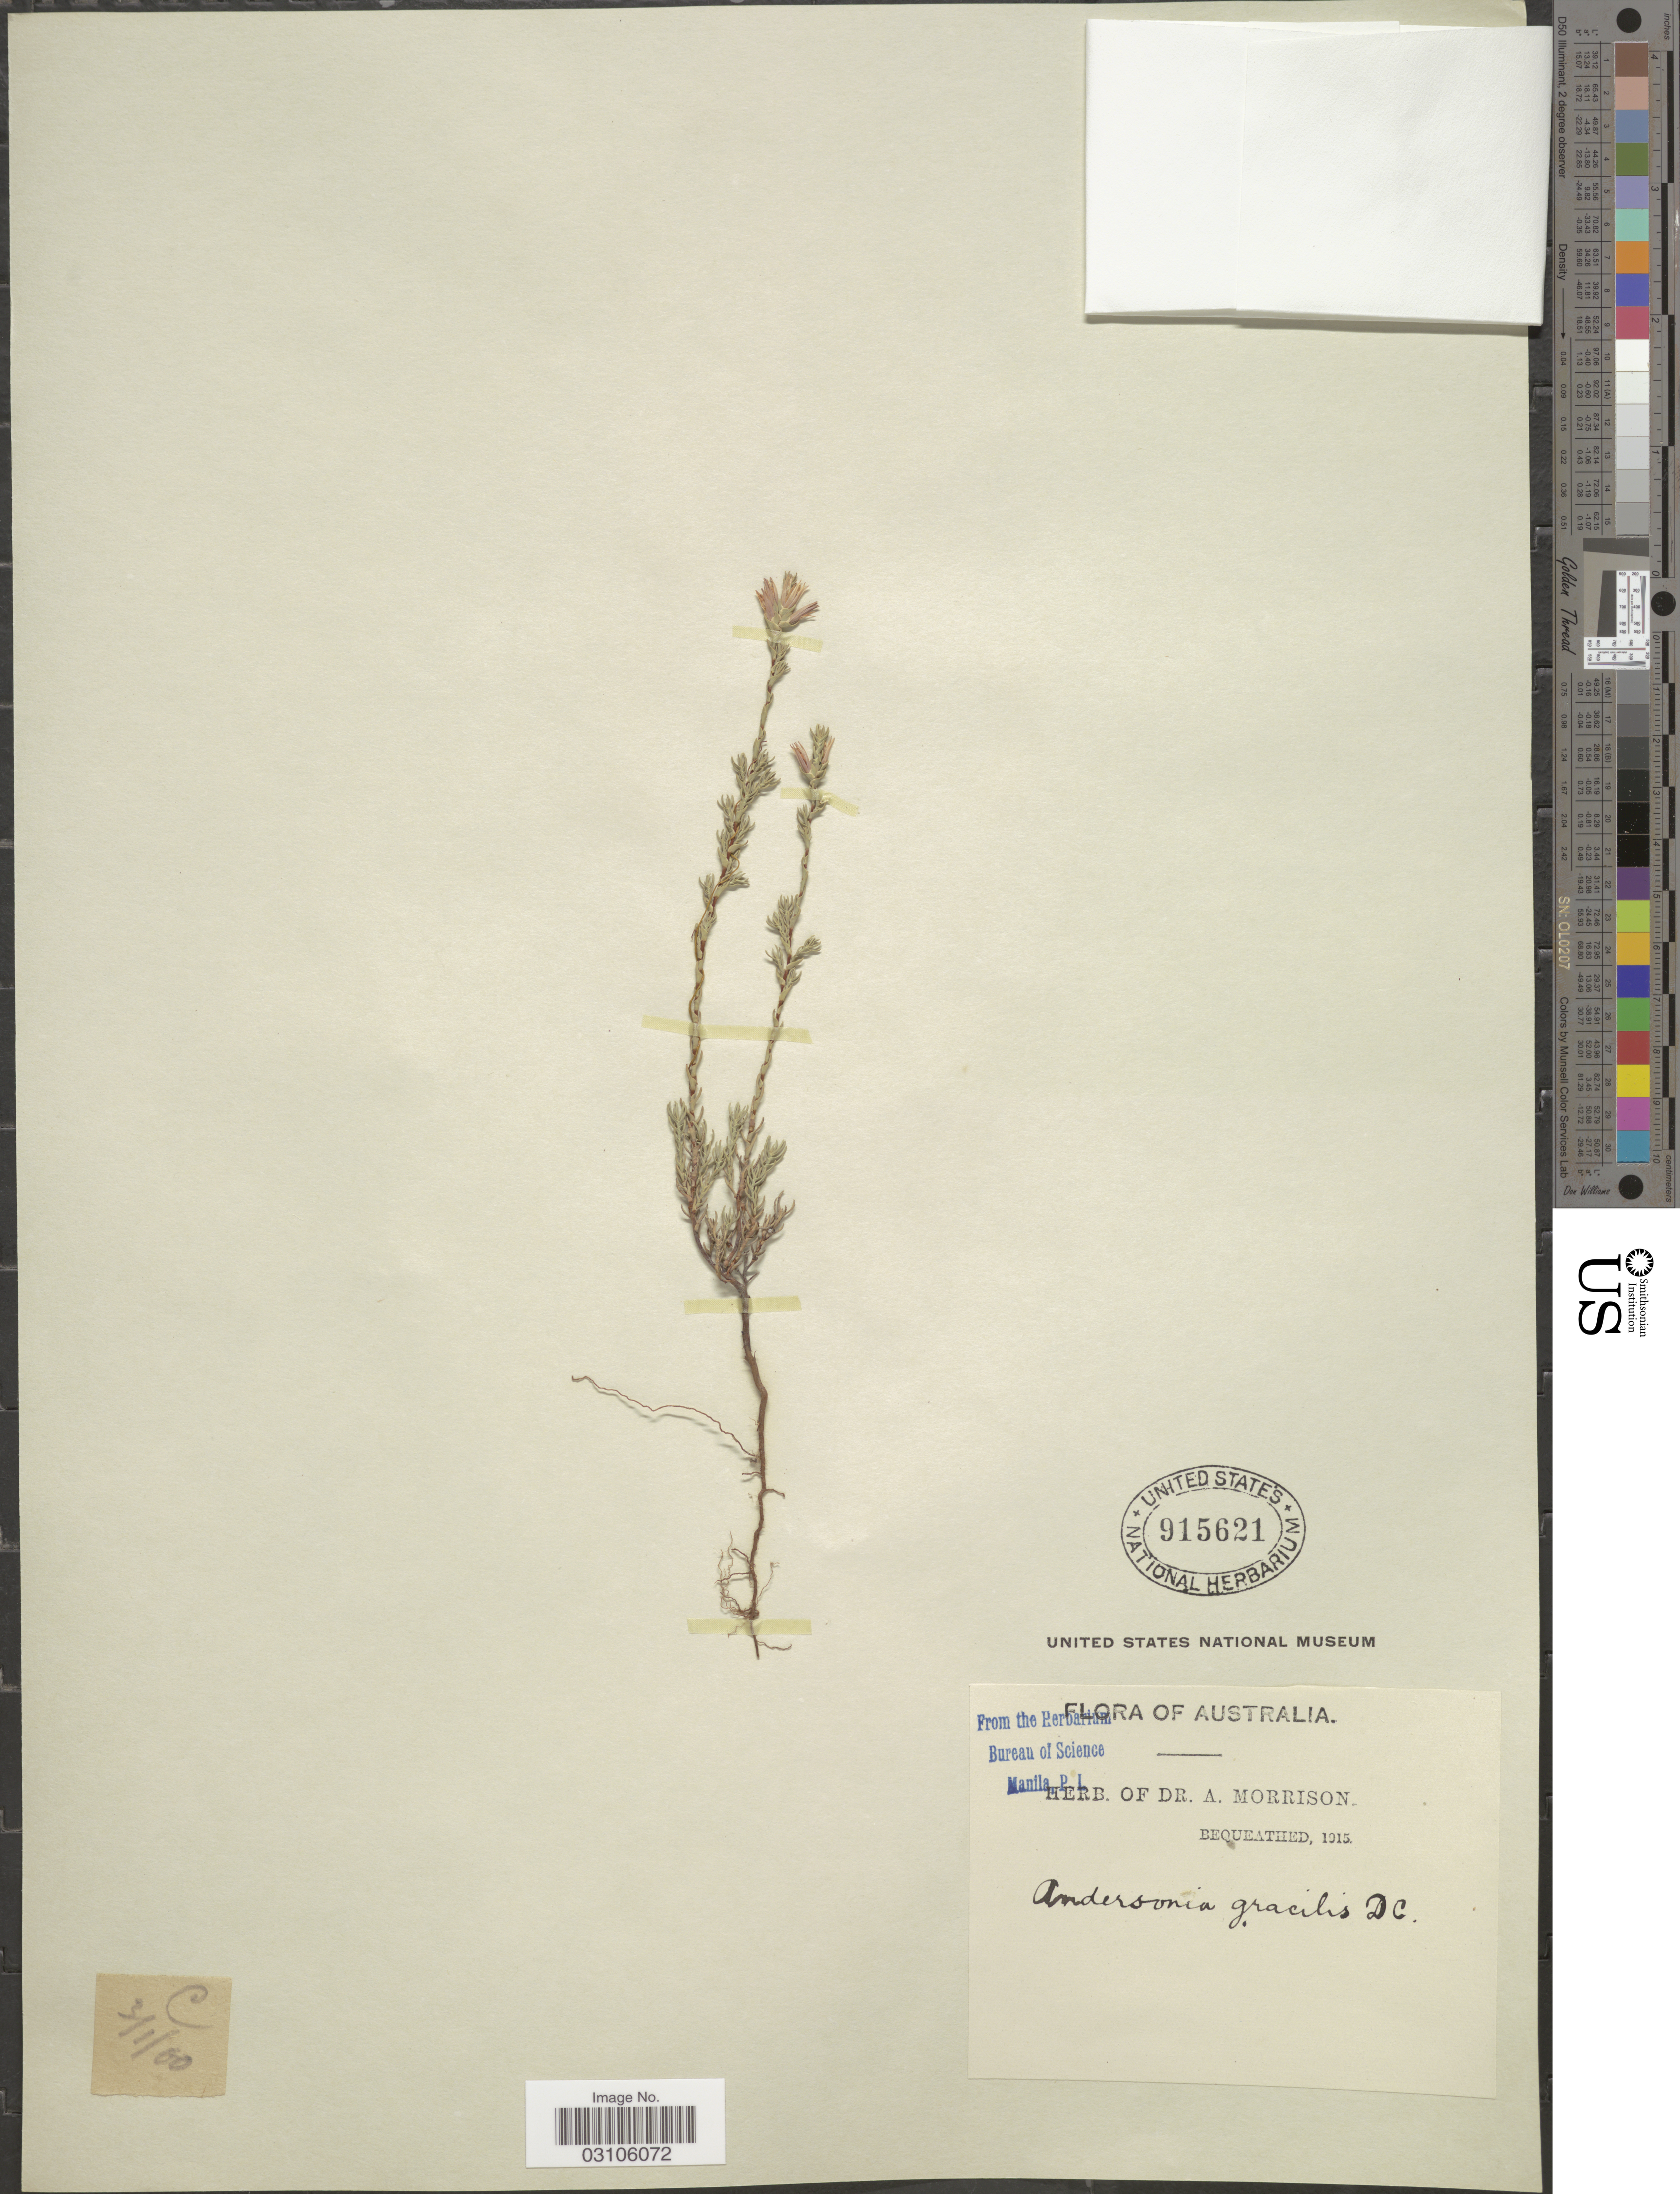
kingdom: Plantae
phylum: Tracheophyta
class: Magnoliopsida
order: Ericales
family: Ericaceae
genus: Andersonia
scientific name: Andersonia gracilis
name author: DC.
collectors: ex herb. Dr. A. Morrison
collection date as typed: Transcribed d/m/y: 3/1/0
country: Australia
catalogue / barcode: US 915621